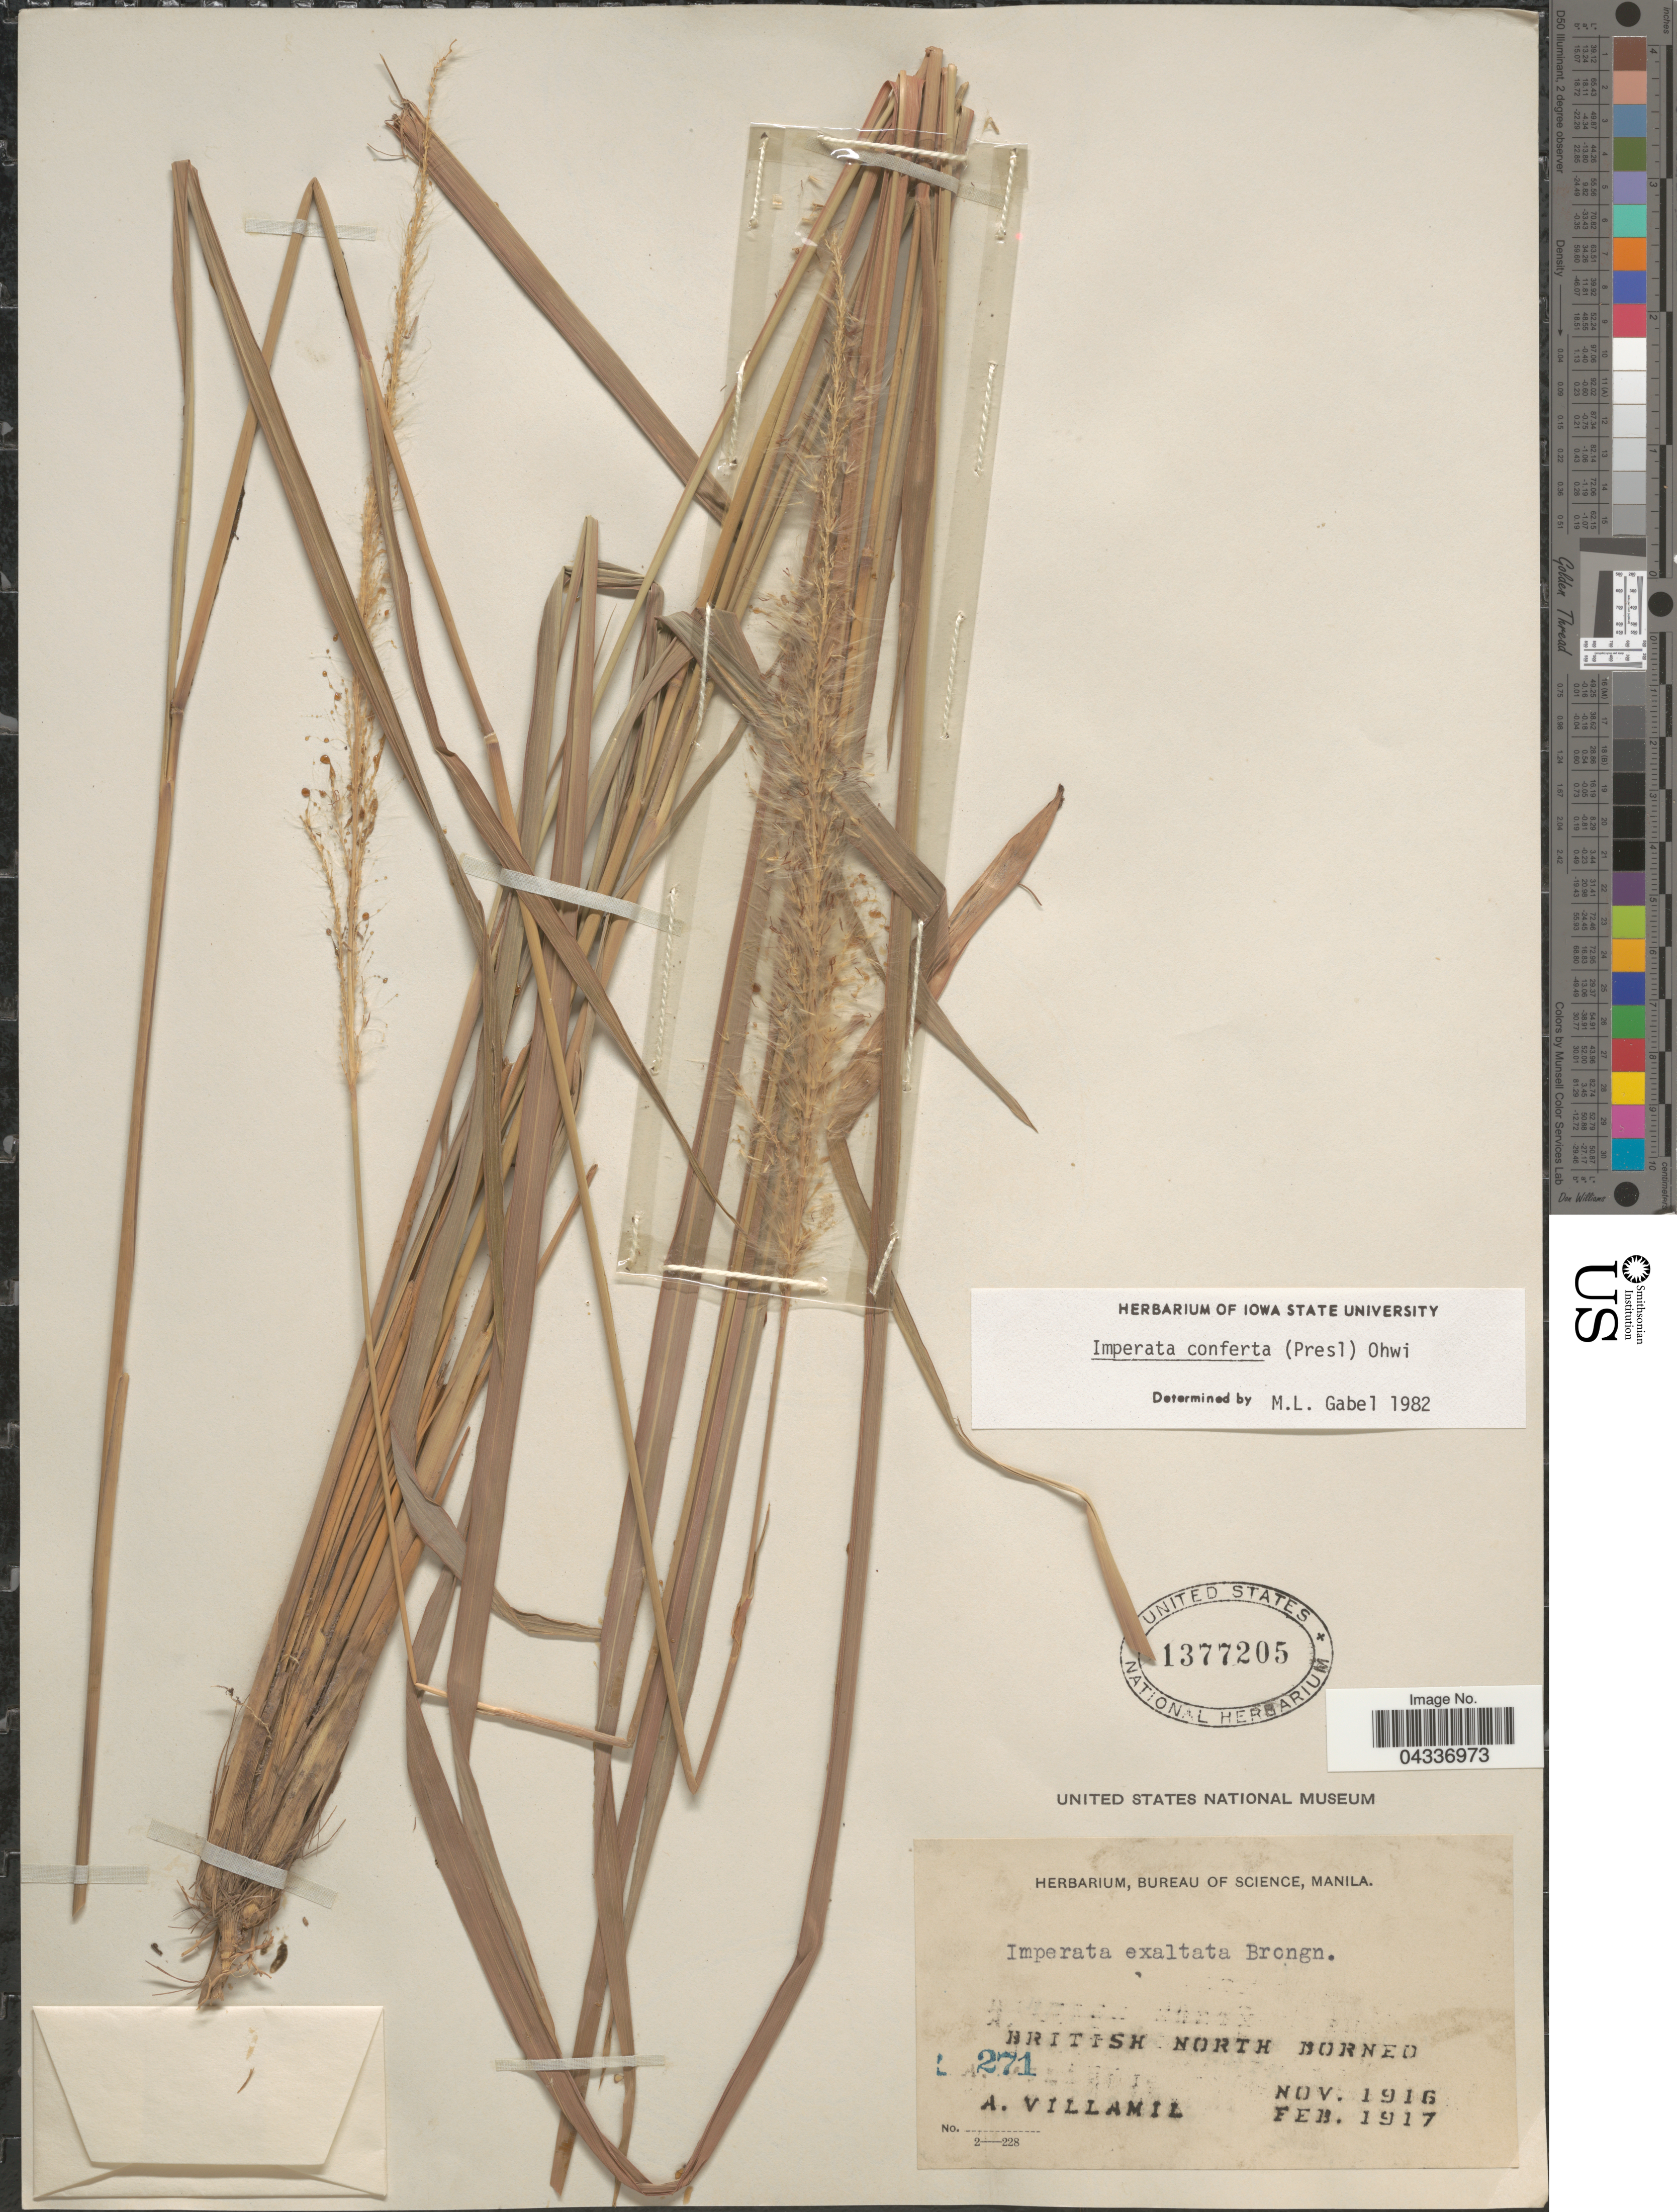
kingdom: Plantae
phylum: Tracheophyta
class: Liliopsida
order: Poales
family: Poaceae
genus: Imperata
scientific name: Imperata conferta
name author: (J. Presl) Ohwi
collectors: A. Villamil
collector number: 271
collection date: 1916-11/1917-02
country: Malaysia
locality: British North Borneo.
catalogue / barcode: US 1377205